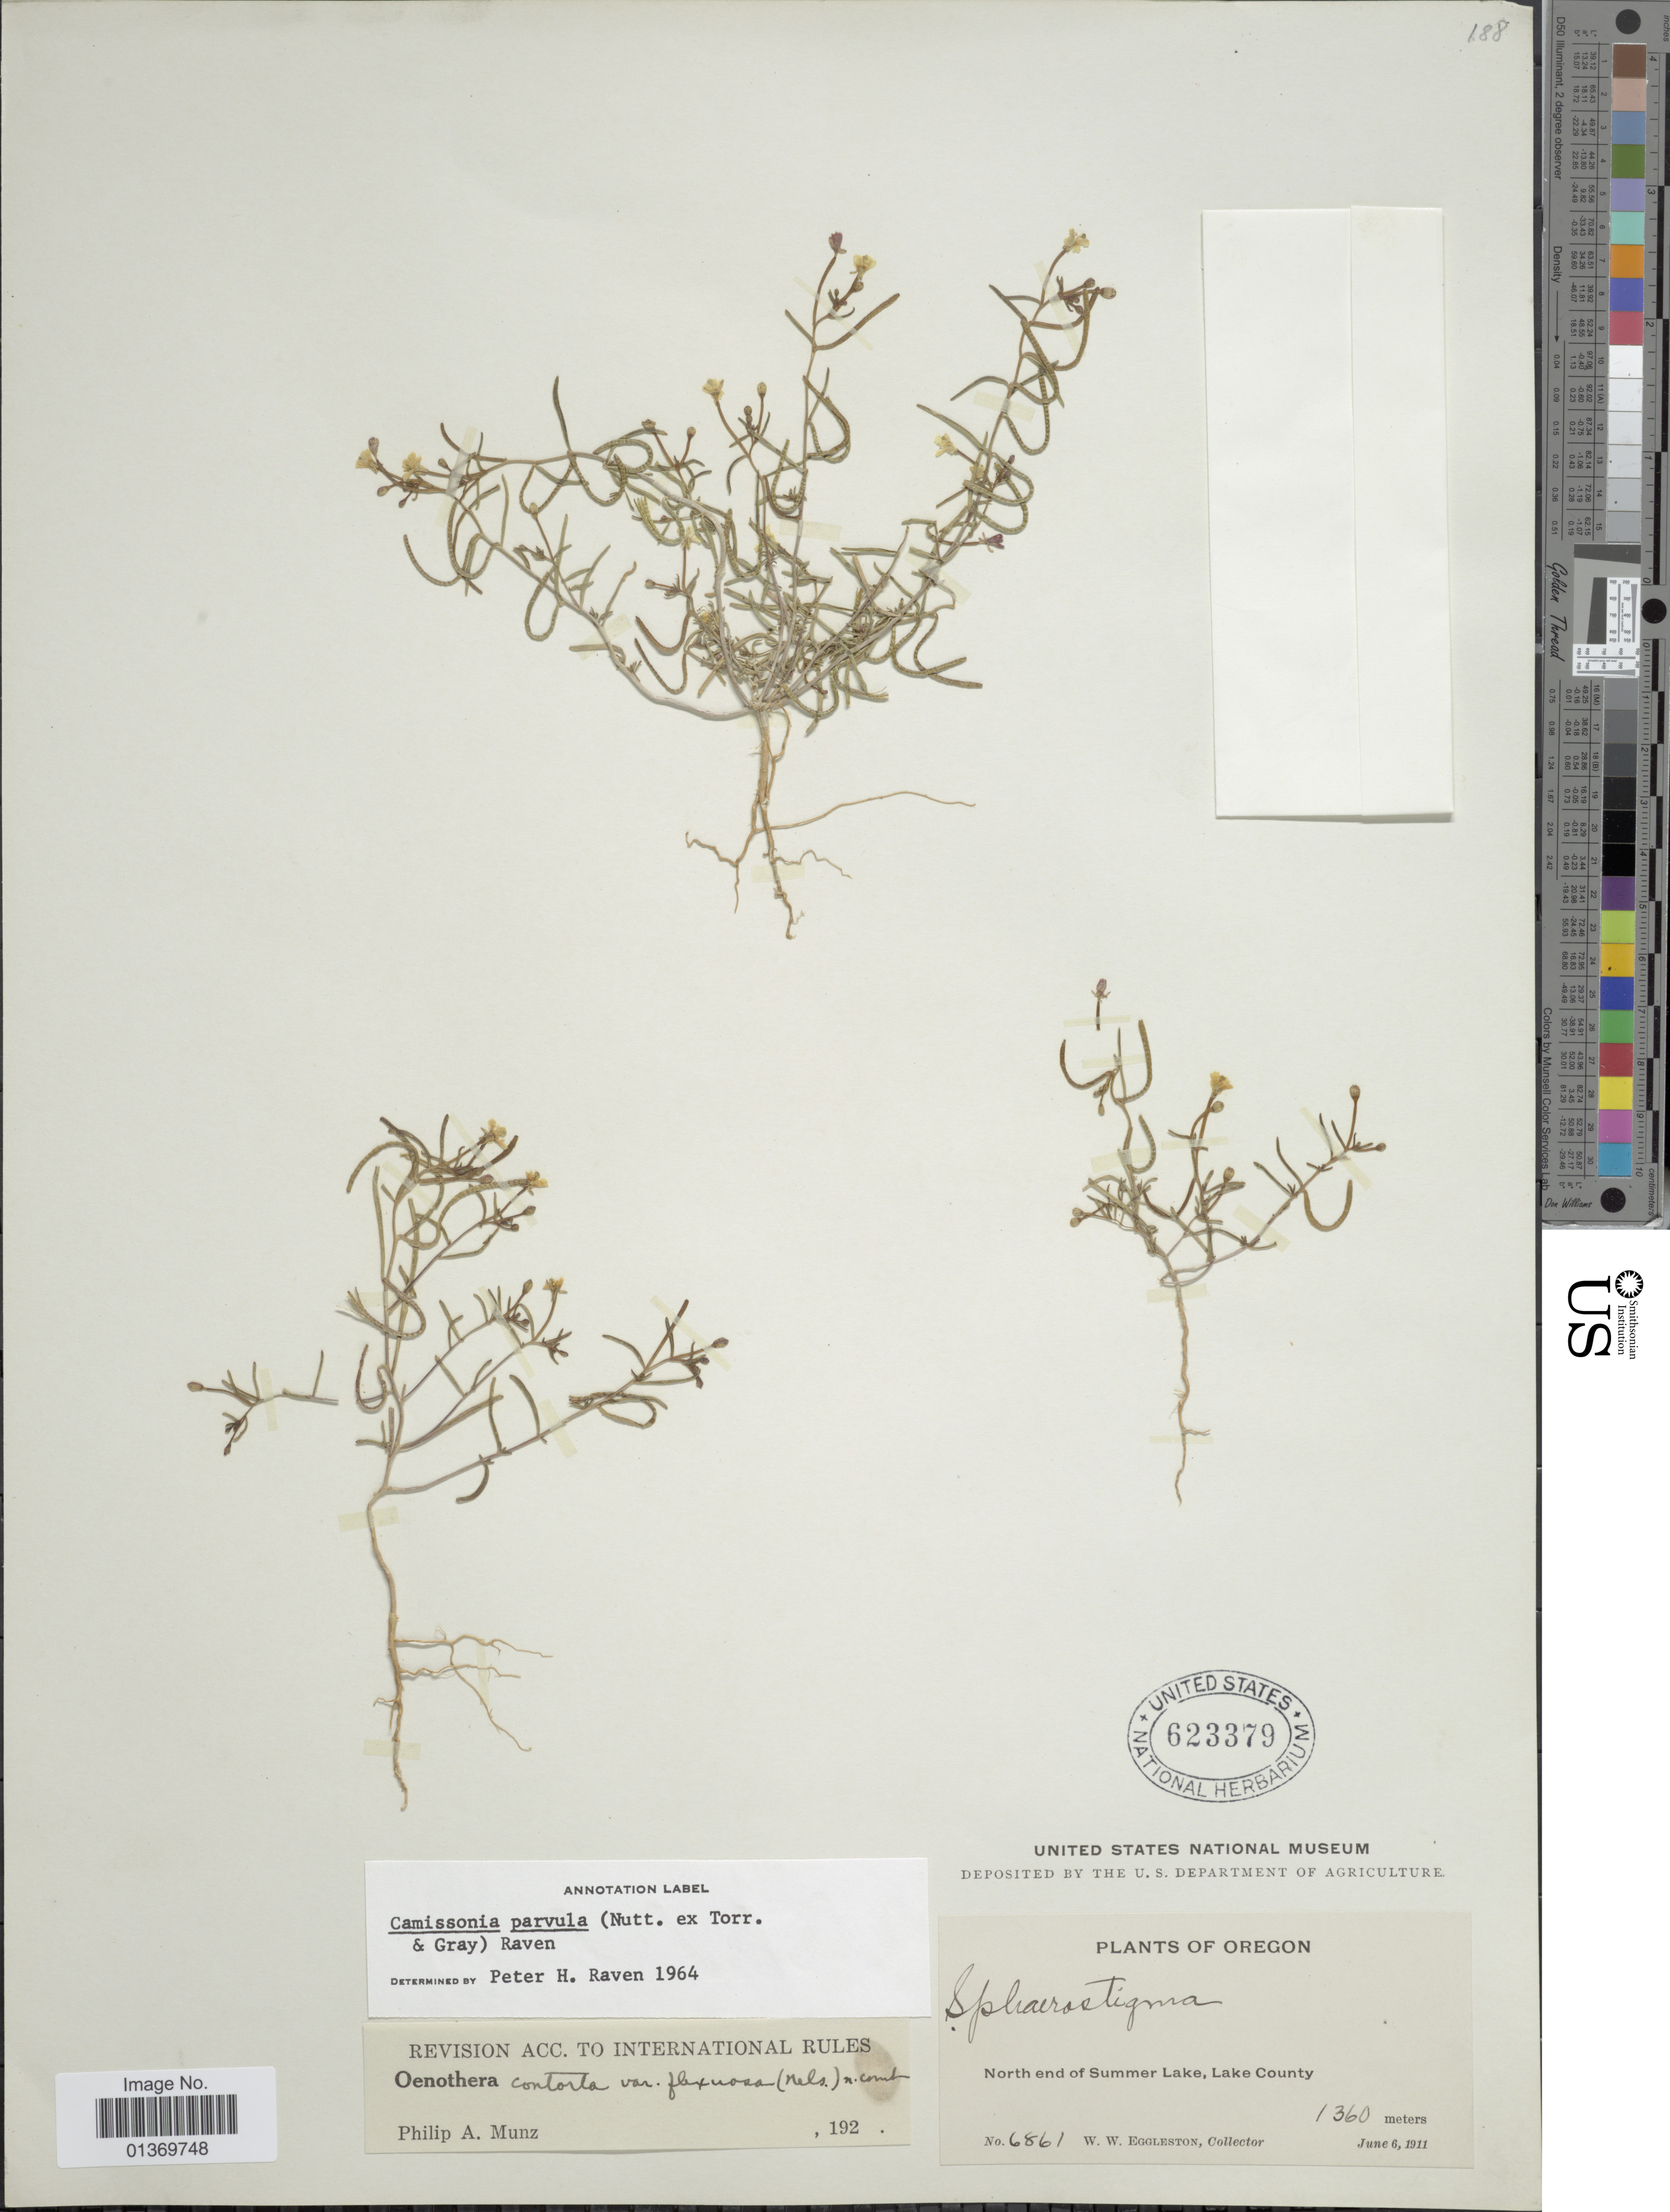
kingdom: Plantae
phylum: Tracheophyta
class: Magnoliopsida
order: Myrtales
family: Onagraceae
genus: Camissonia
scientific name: Camissonia parvula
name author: (Nutt. ex Torr. &) P.H. Raven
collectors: W. W. Eggleston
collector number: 6861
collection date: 1911-06-06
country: United States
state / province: Oregon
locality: North end of Summer Lake, Lake County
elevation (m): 1360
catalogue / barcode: US 623379